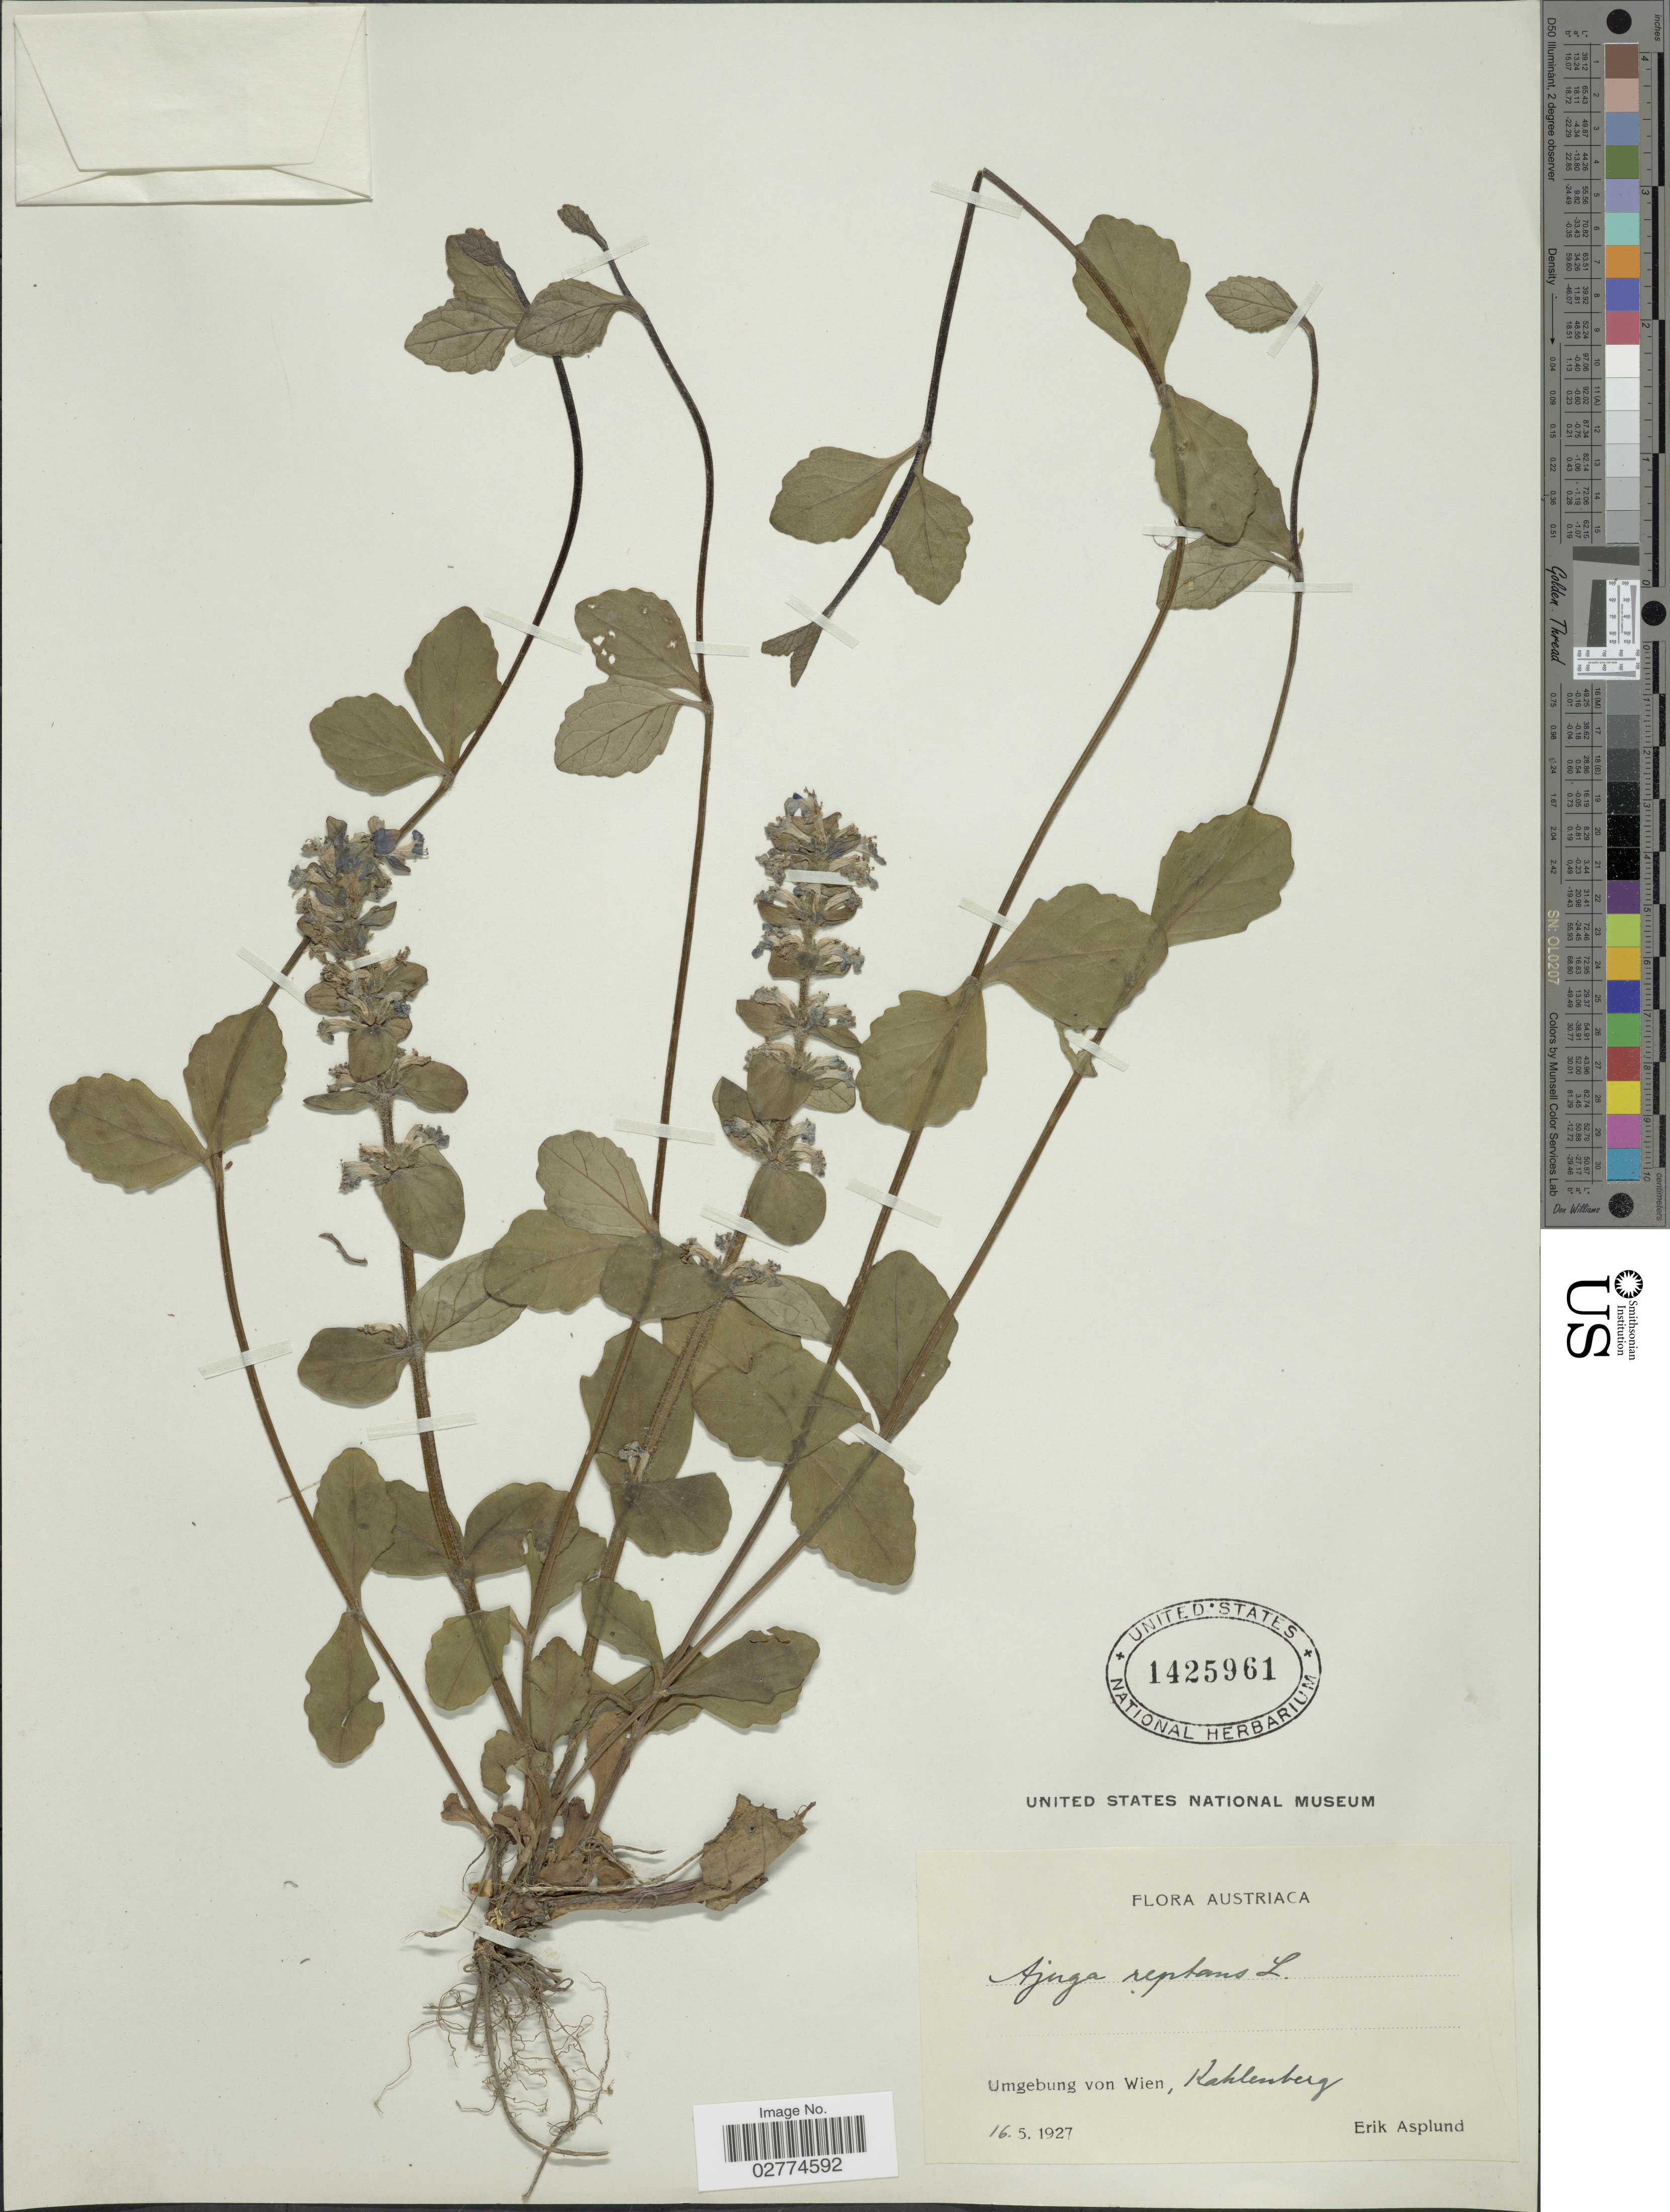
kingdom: Plantae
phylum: Tracheophyta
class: Magnoliopsida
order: Lamiales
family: Lamiaceae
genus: Ajuga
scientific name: Ajuga reptans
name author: L.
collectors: E. Asplund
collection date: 1927-05-16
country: Austria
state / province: Wien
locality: Umgebung von Wien, Kahlenberg.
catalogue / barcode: US 1425961